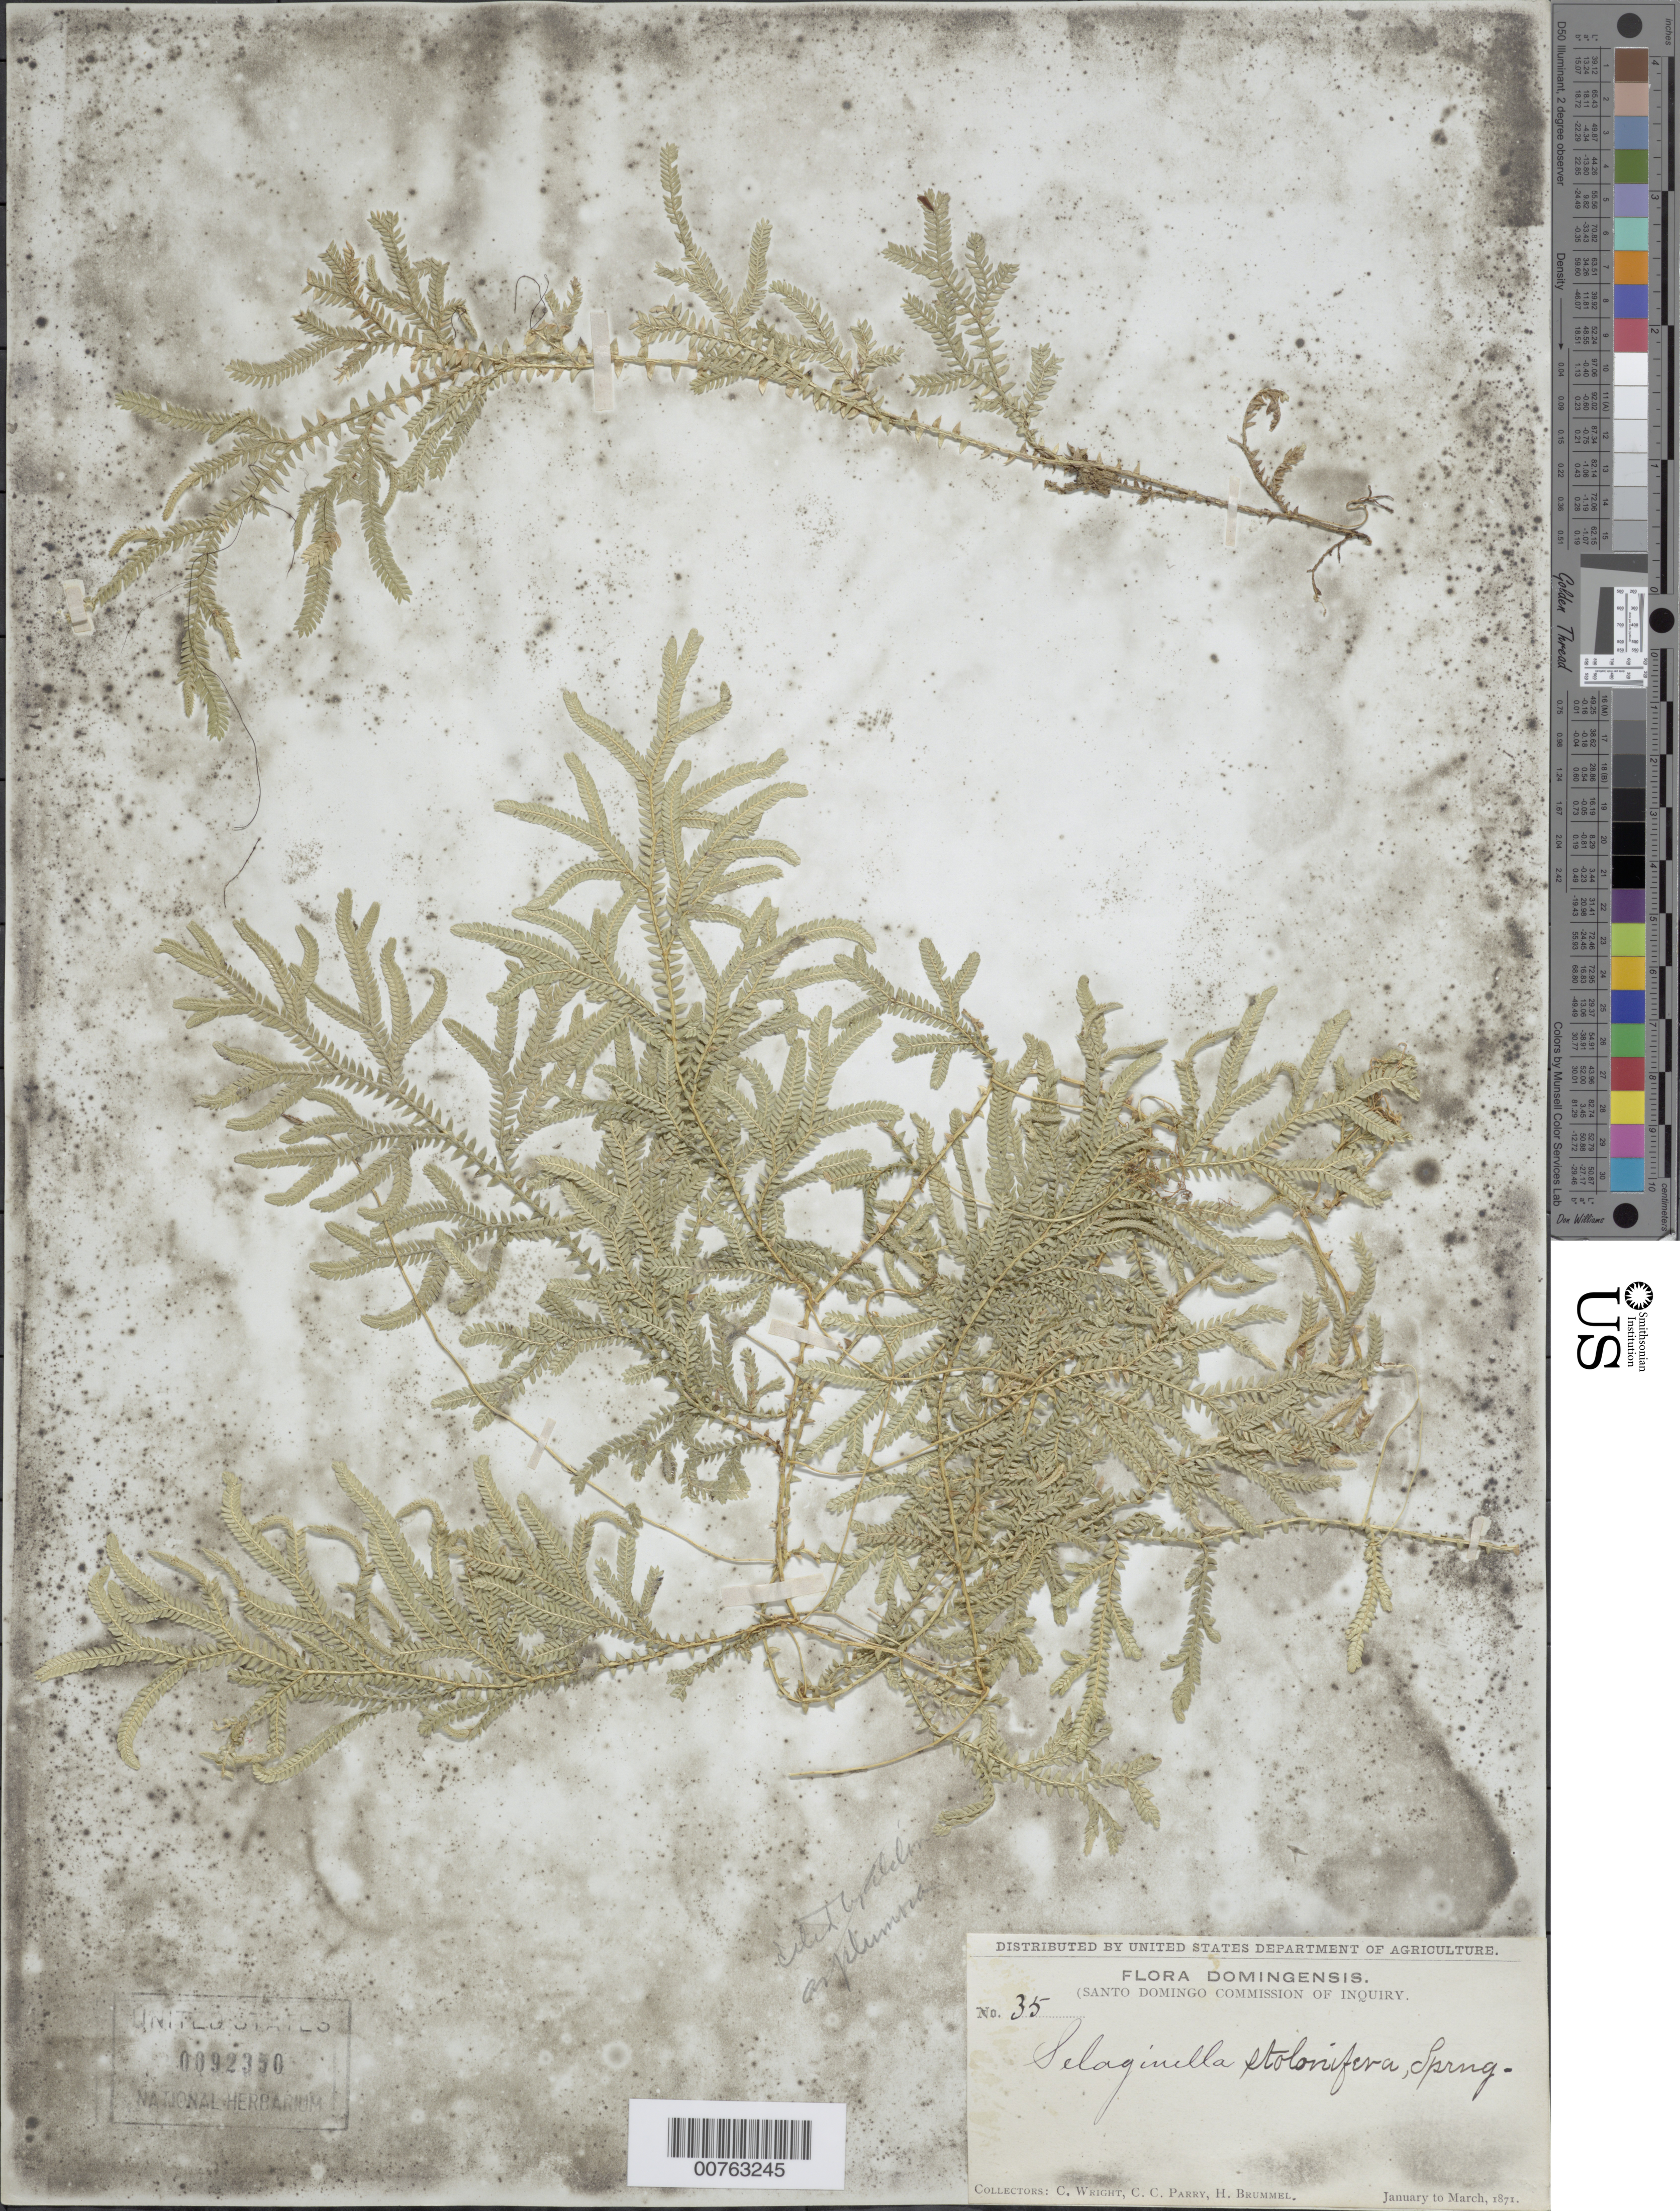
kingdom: Plantae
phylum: Tracheophyta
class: Lycopodiopsida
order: Selaginellales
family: Selaginellaceae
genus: Selaginella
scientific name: Selaginella plumosa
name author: (L.) C. Presl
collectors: C. Wright, C. C. Parry & H. Brummel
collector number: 35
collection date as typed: Jan 1871 to -- Mar 1871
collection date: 1871-01/1871-03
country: Dominican Republic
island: Hispaniola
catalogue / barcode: US 92350